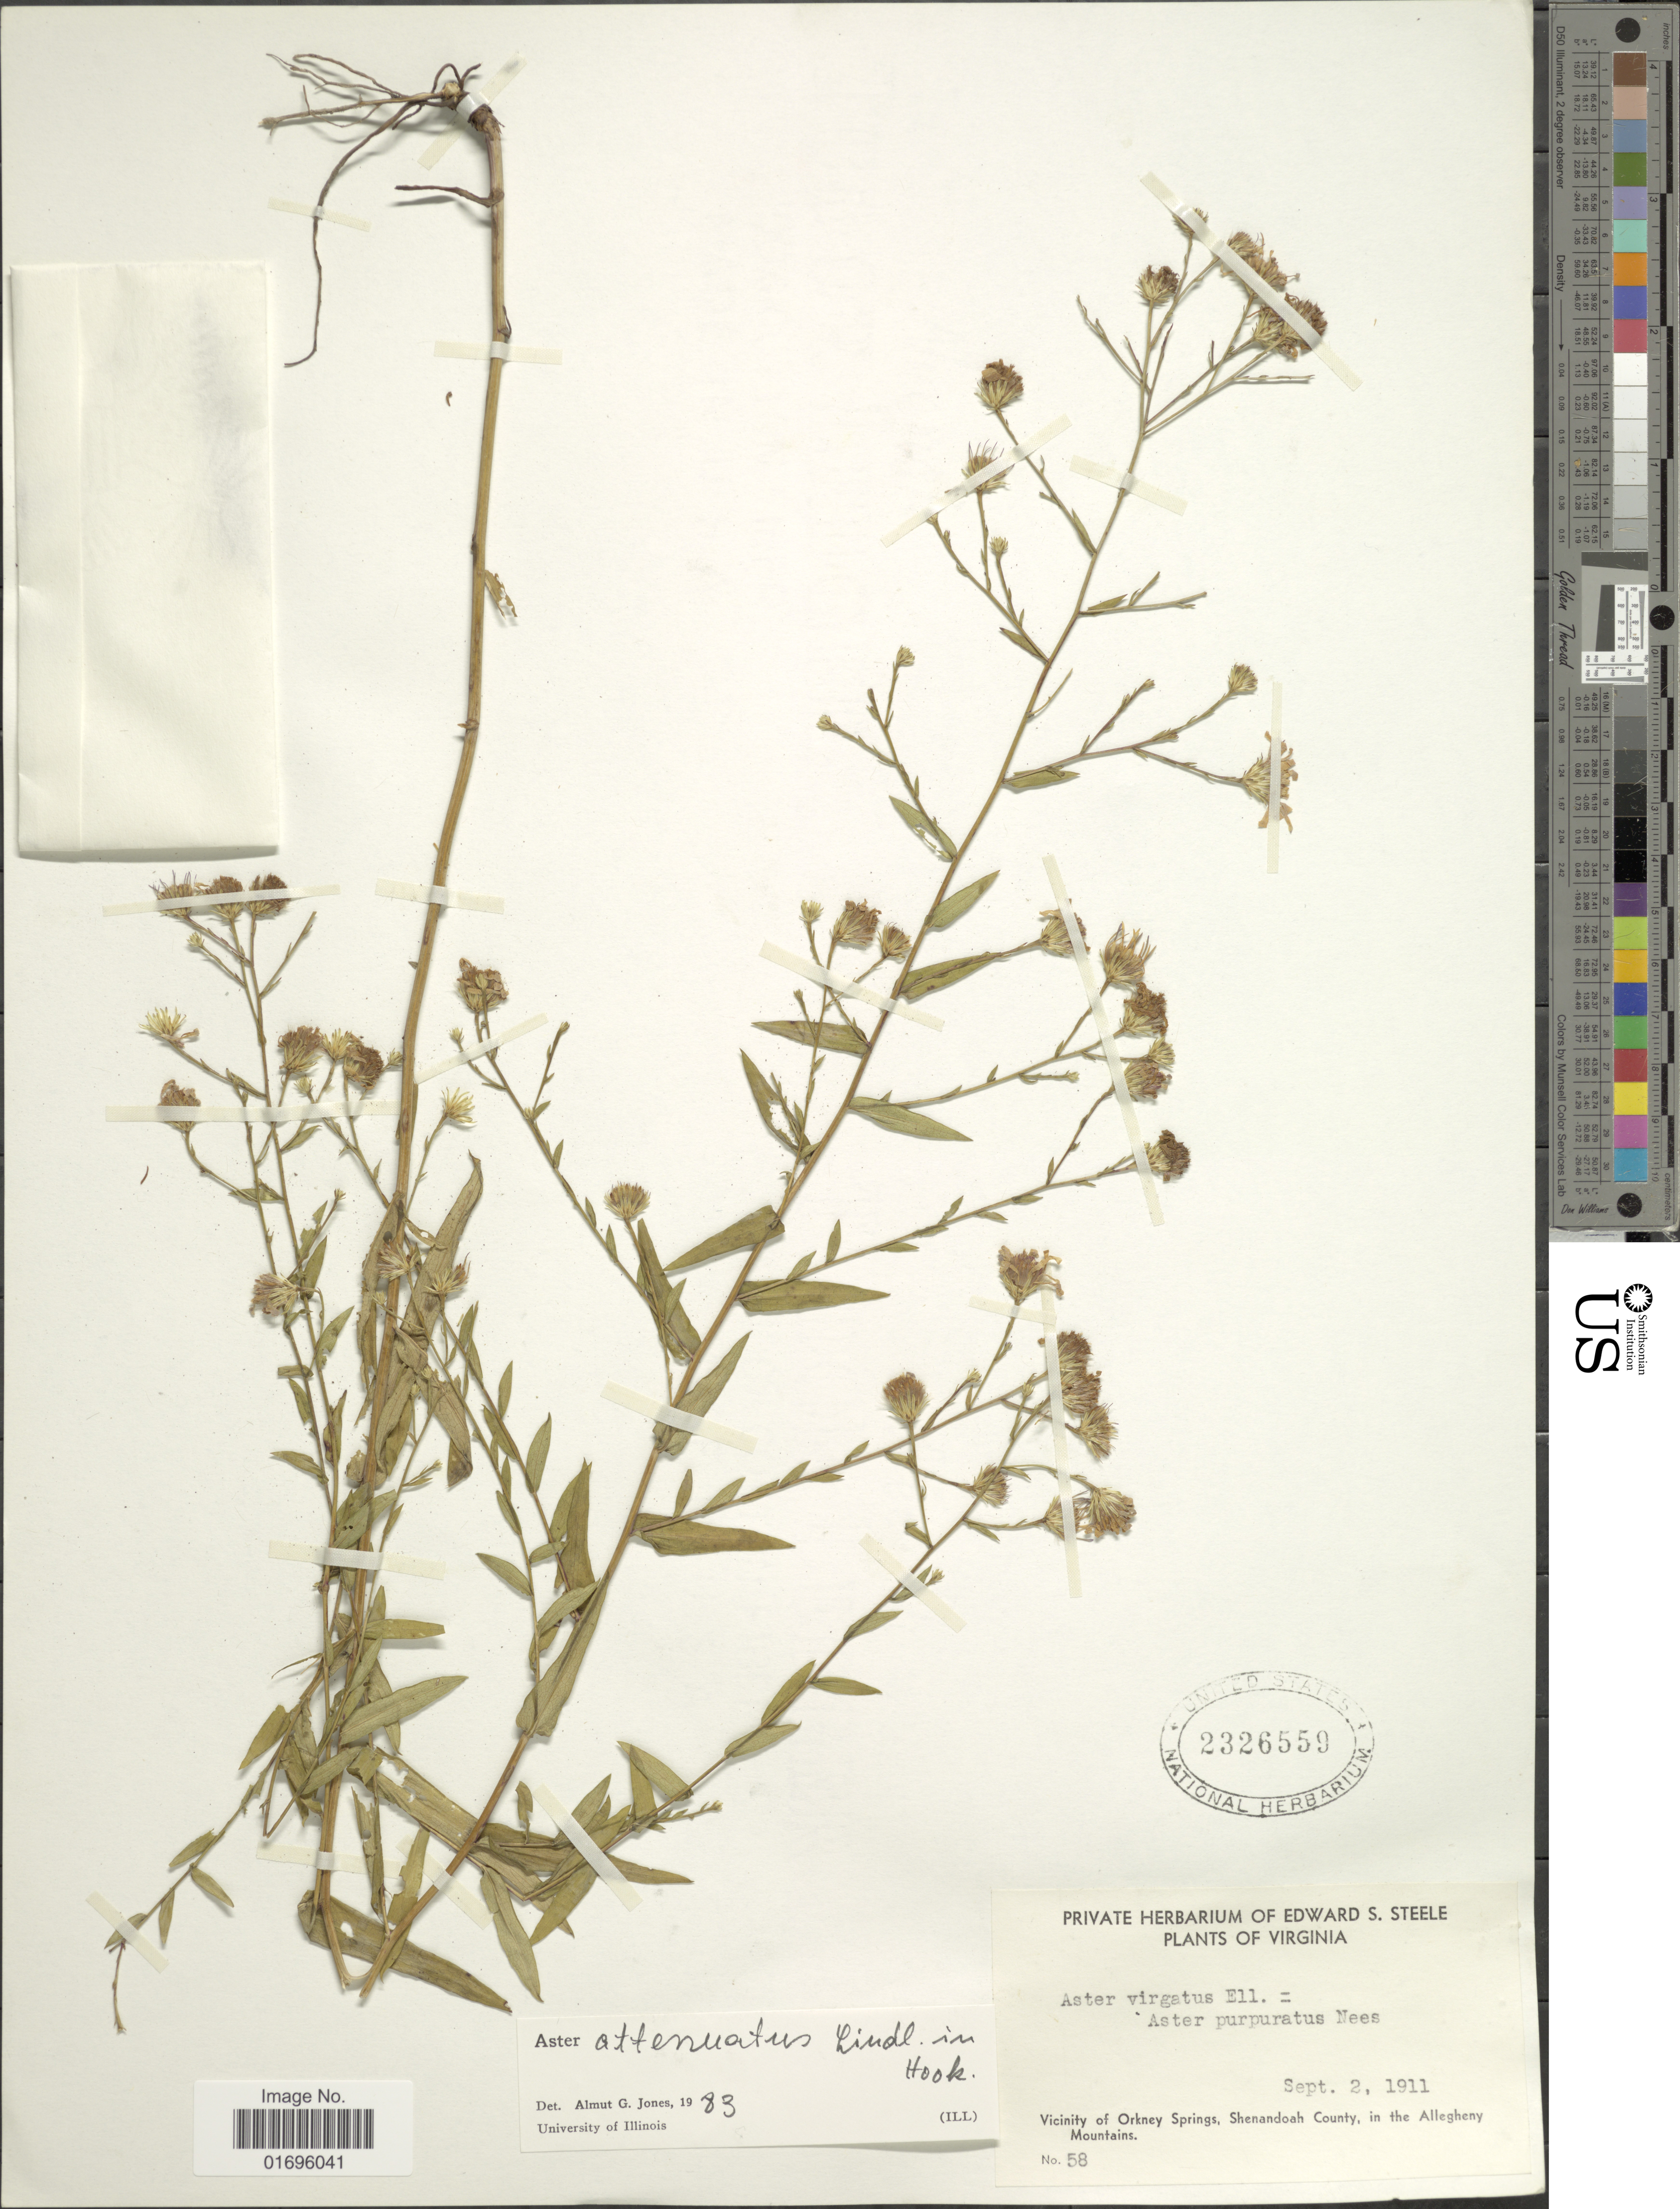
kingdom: Plantae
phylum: Tracheophyta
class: Magnoliopsida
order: Asterales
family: Asteraceae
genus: Aster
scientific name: Aster attenatus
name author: Lindl.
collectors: ex herb. Edward S. Steele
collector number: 58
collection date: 1911-09-02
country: United States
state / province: Virginia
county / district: Shenandoah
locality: Vicinity of Orkney Springs, Shenandoah County, in the Allegheny Mountains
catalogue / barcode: US 2326559